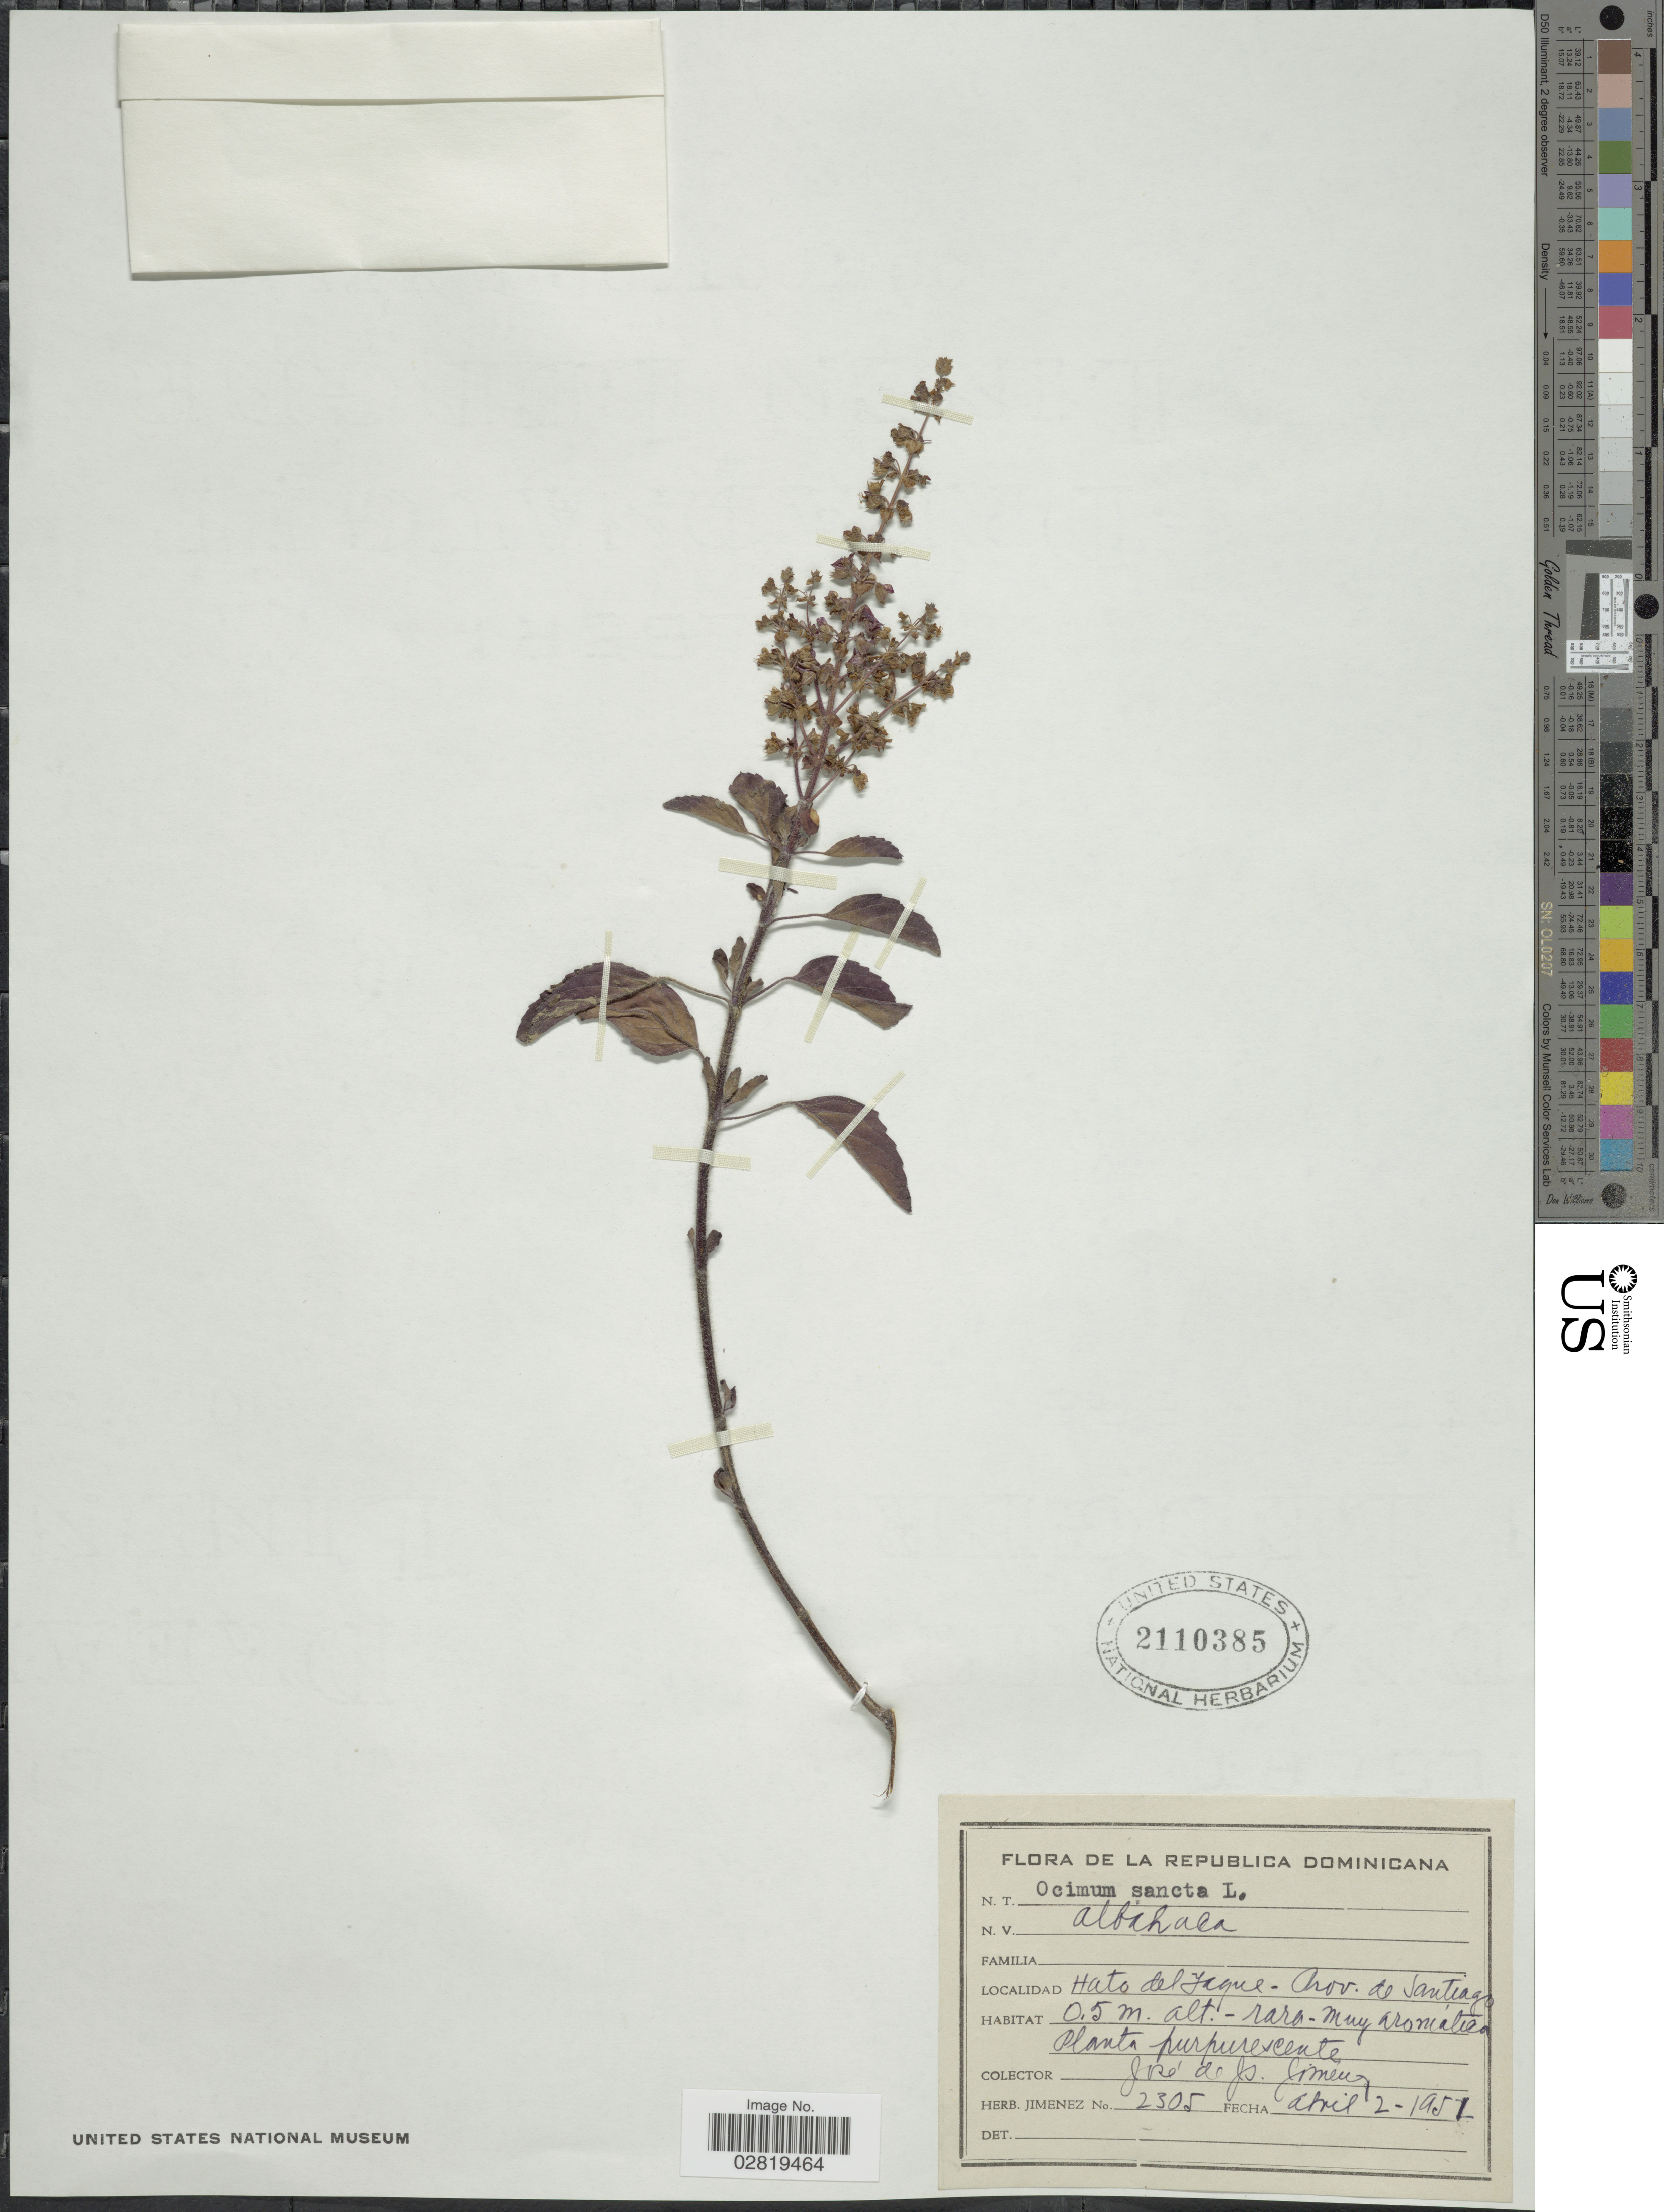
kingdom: Plantae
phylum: Tracheophyta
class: Magnoliopsida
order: Lamiales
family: Lamiaceae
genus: Ocimum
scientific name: Ocimum sanctum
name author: L.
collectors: J. J. Jiménez Almonte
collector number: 2305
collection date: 1951-04-02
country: Dominican Republic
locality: Hato del Jaque - Prov. de Santiago.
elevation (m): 0.5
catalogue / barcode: US 2110385